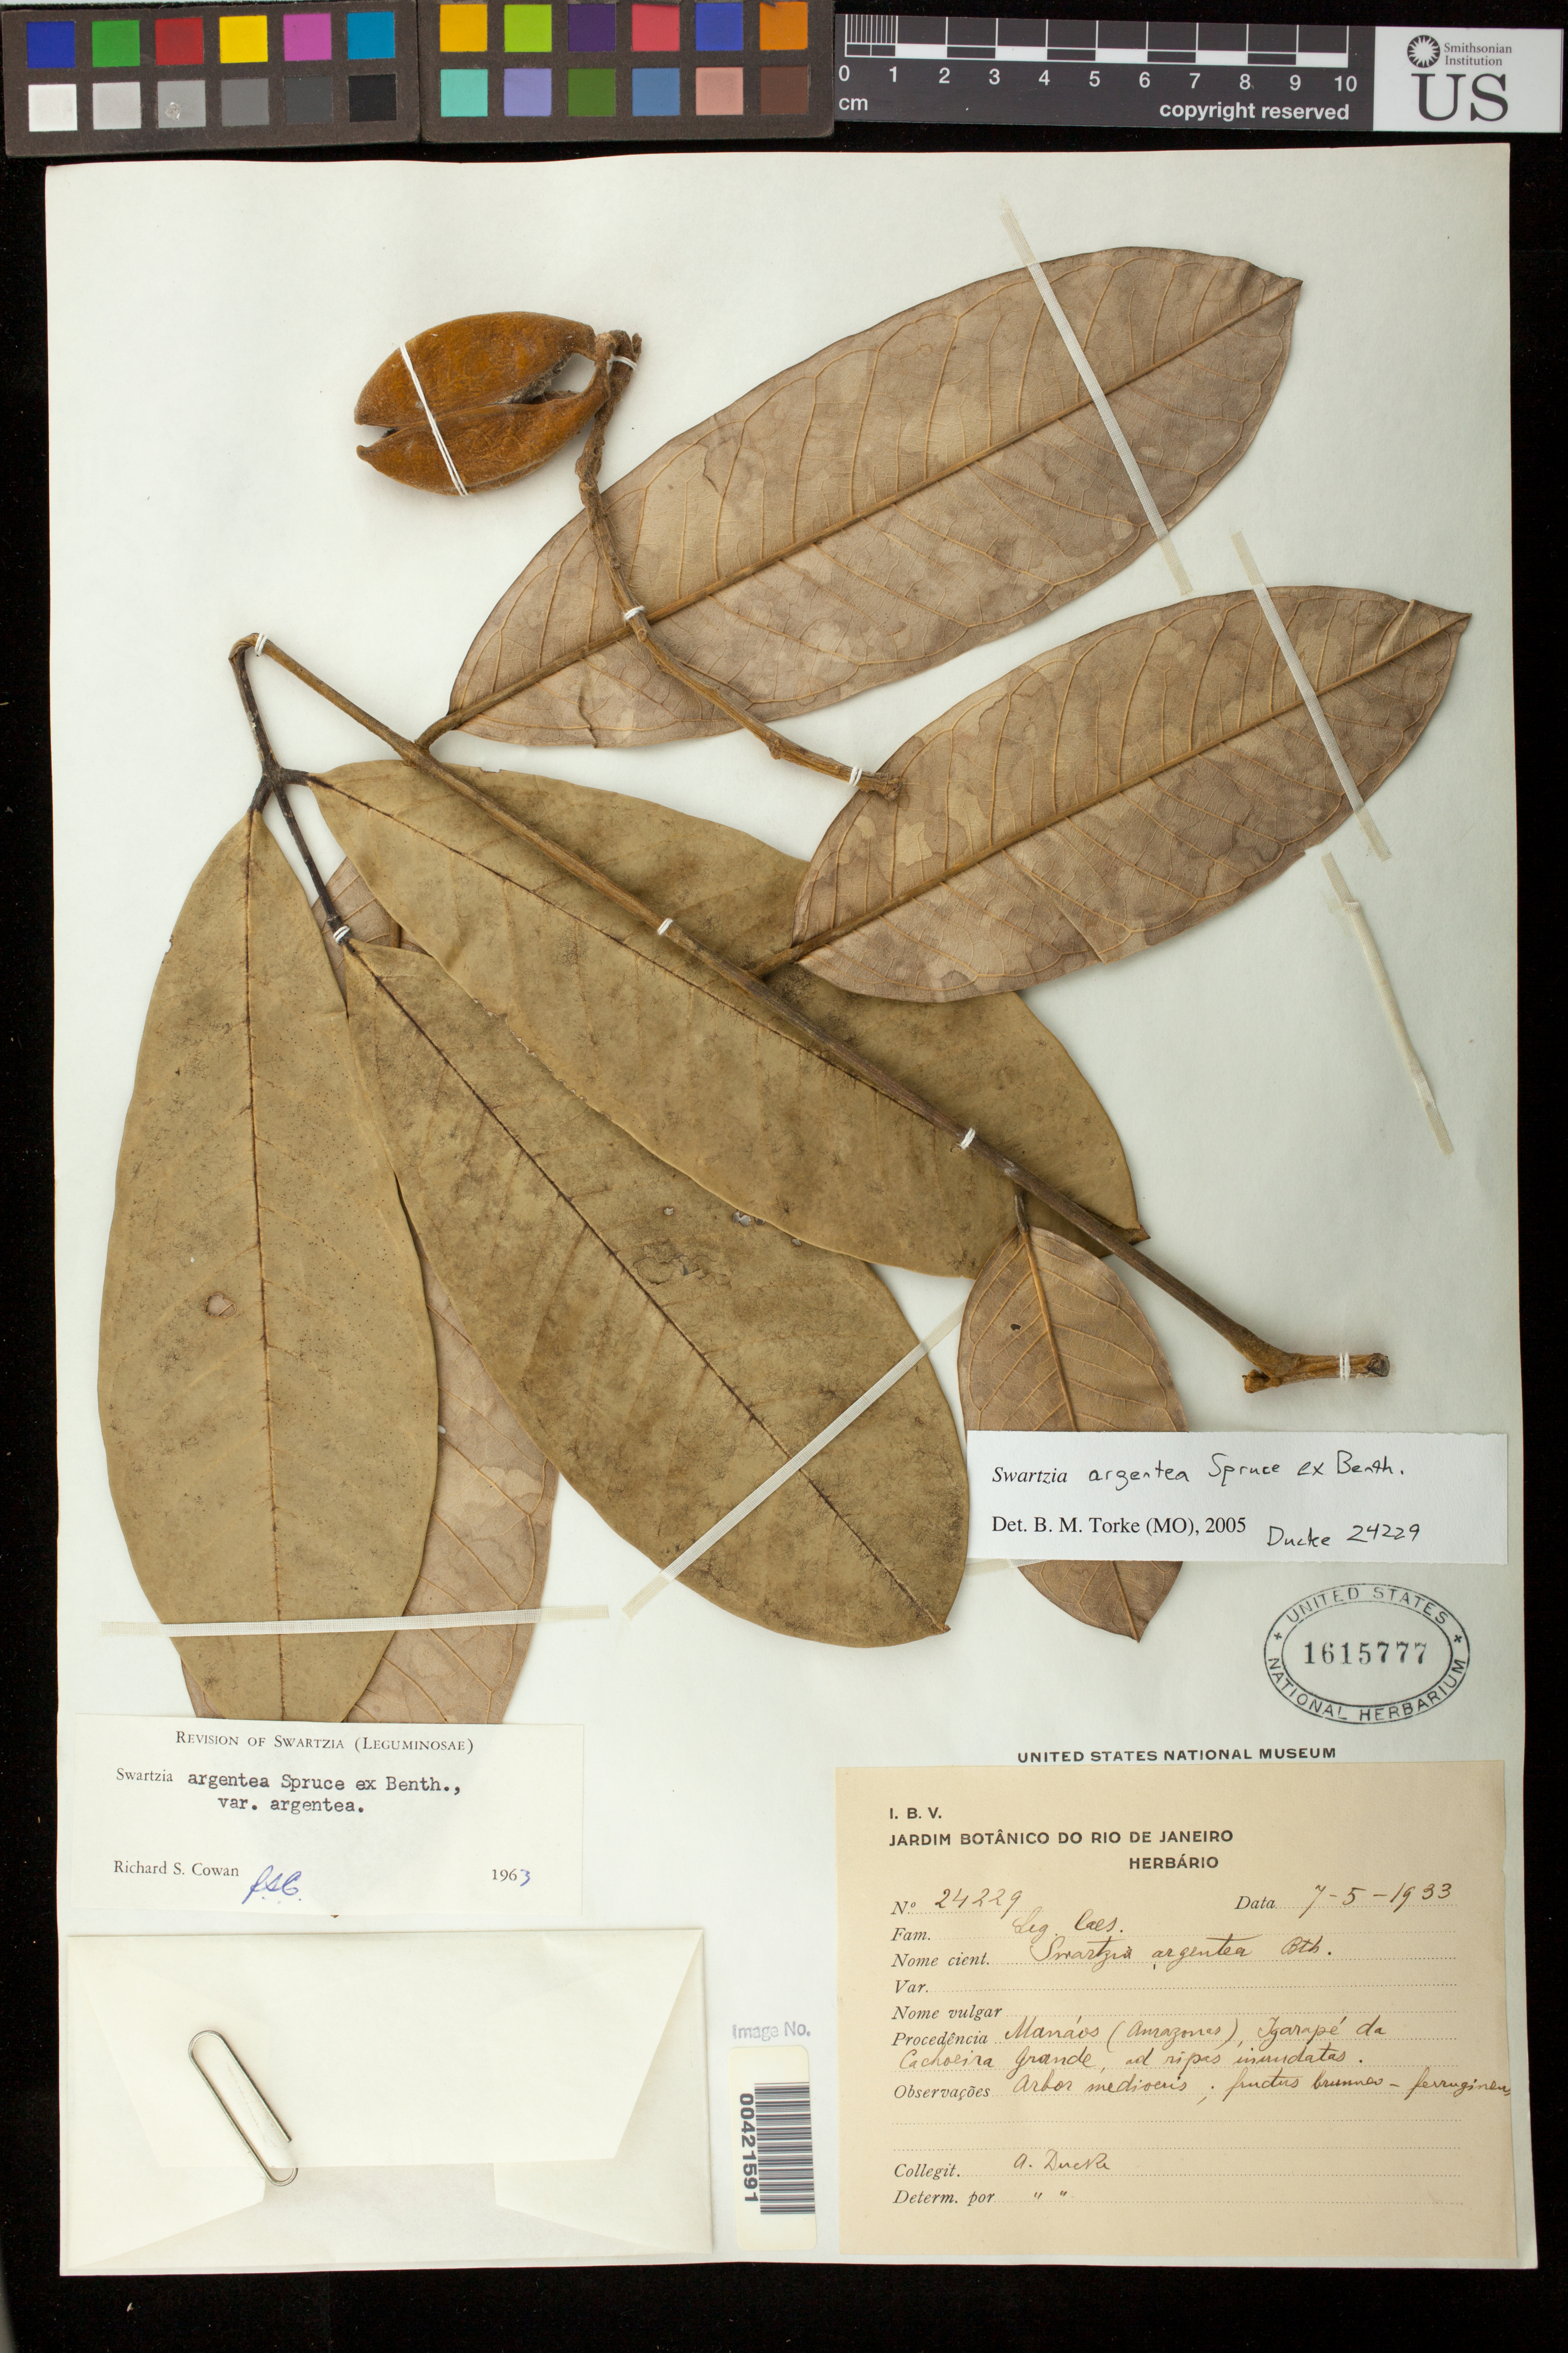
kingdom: Plantae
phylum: Tracheophyta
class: Magnoliopsida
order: Fabales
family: Fabaceae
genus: Swartzia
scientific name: Swartzia argentea var. argentea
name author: Spruce ex Benth.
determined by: Torke, B. M., (MO)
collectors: A. Ducke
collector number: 24229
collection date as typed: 07 May 1933 or 05 Jul 1933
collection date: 1933-05-07 or 1933-07-05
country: Brazil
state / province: Amazonas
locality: Manaus, igarape da cachoeira grande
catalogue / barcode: US 1615777